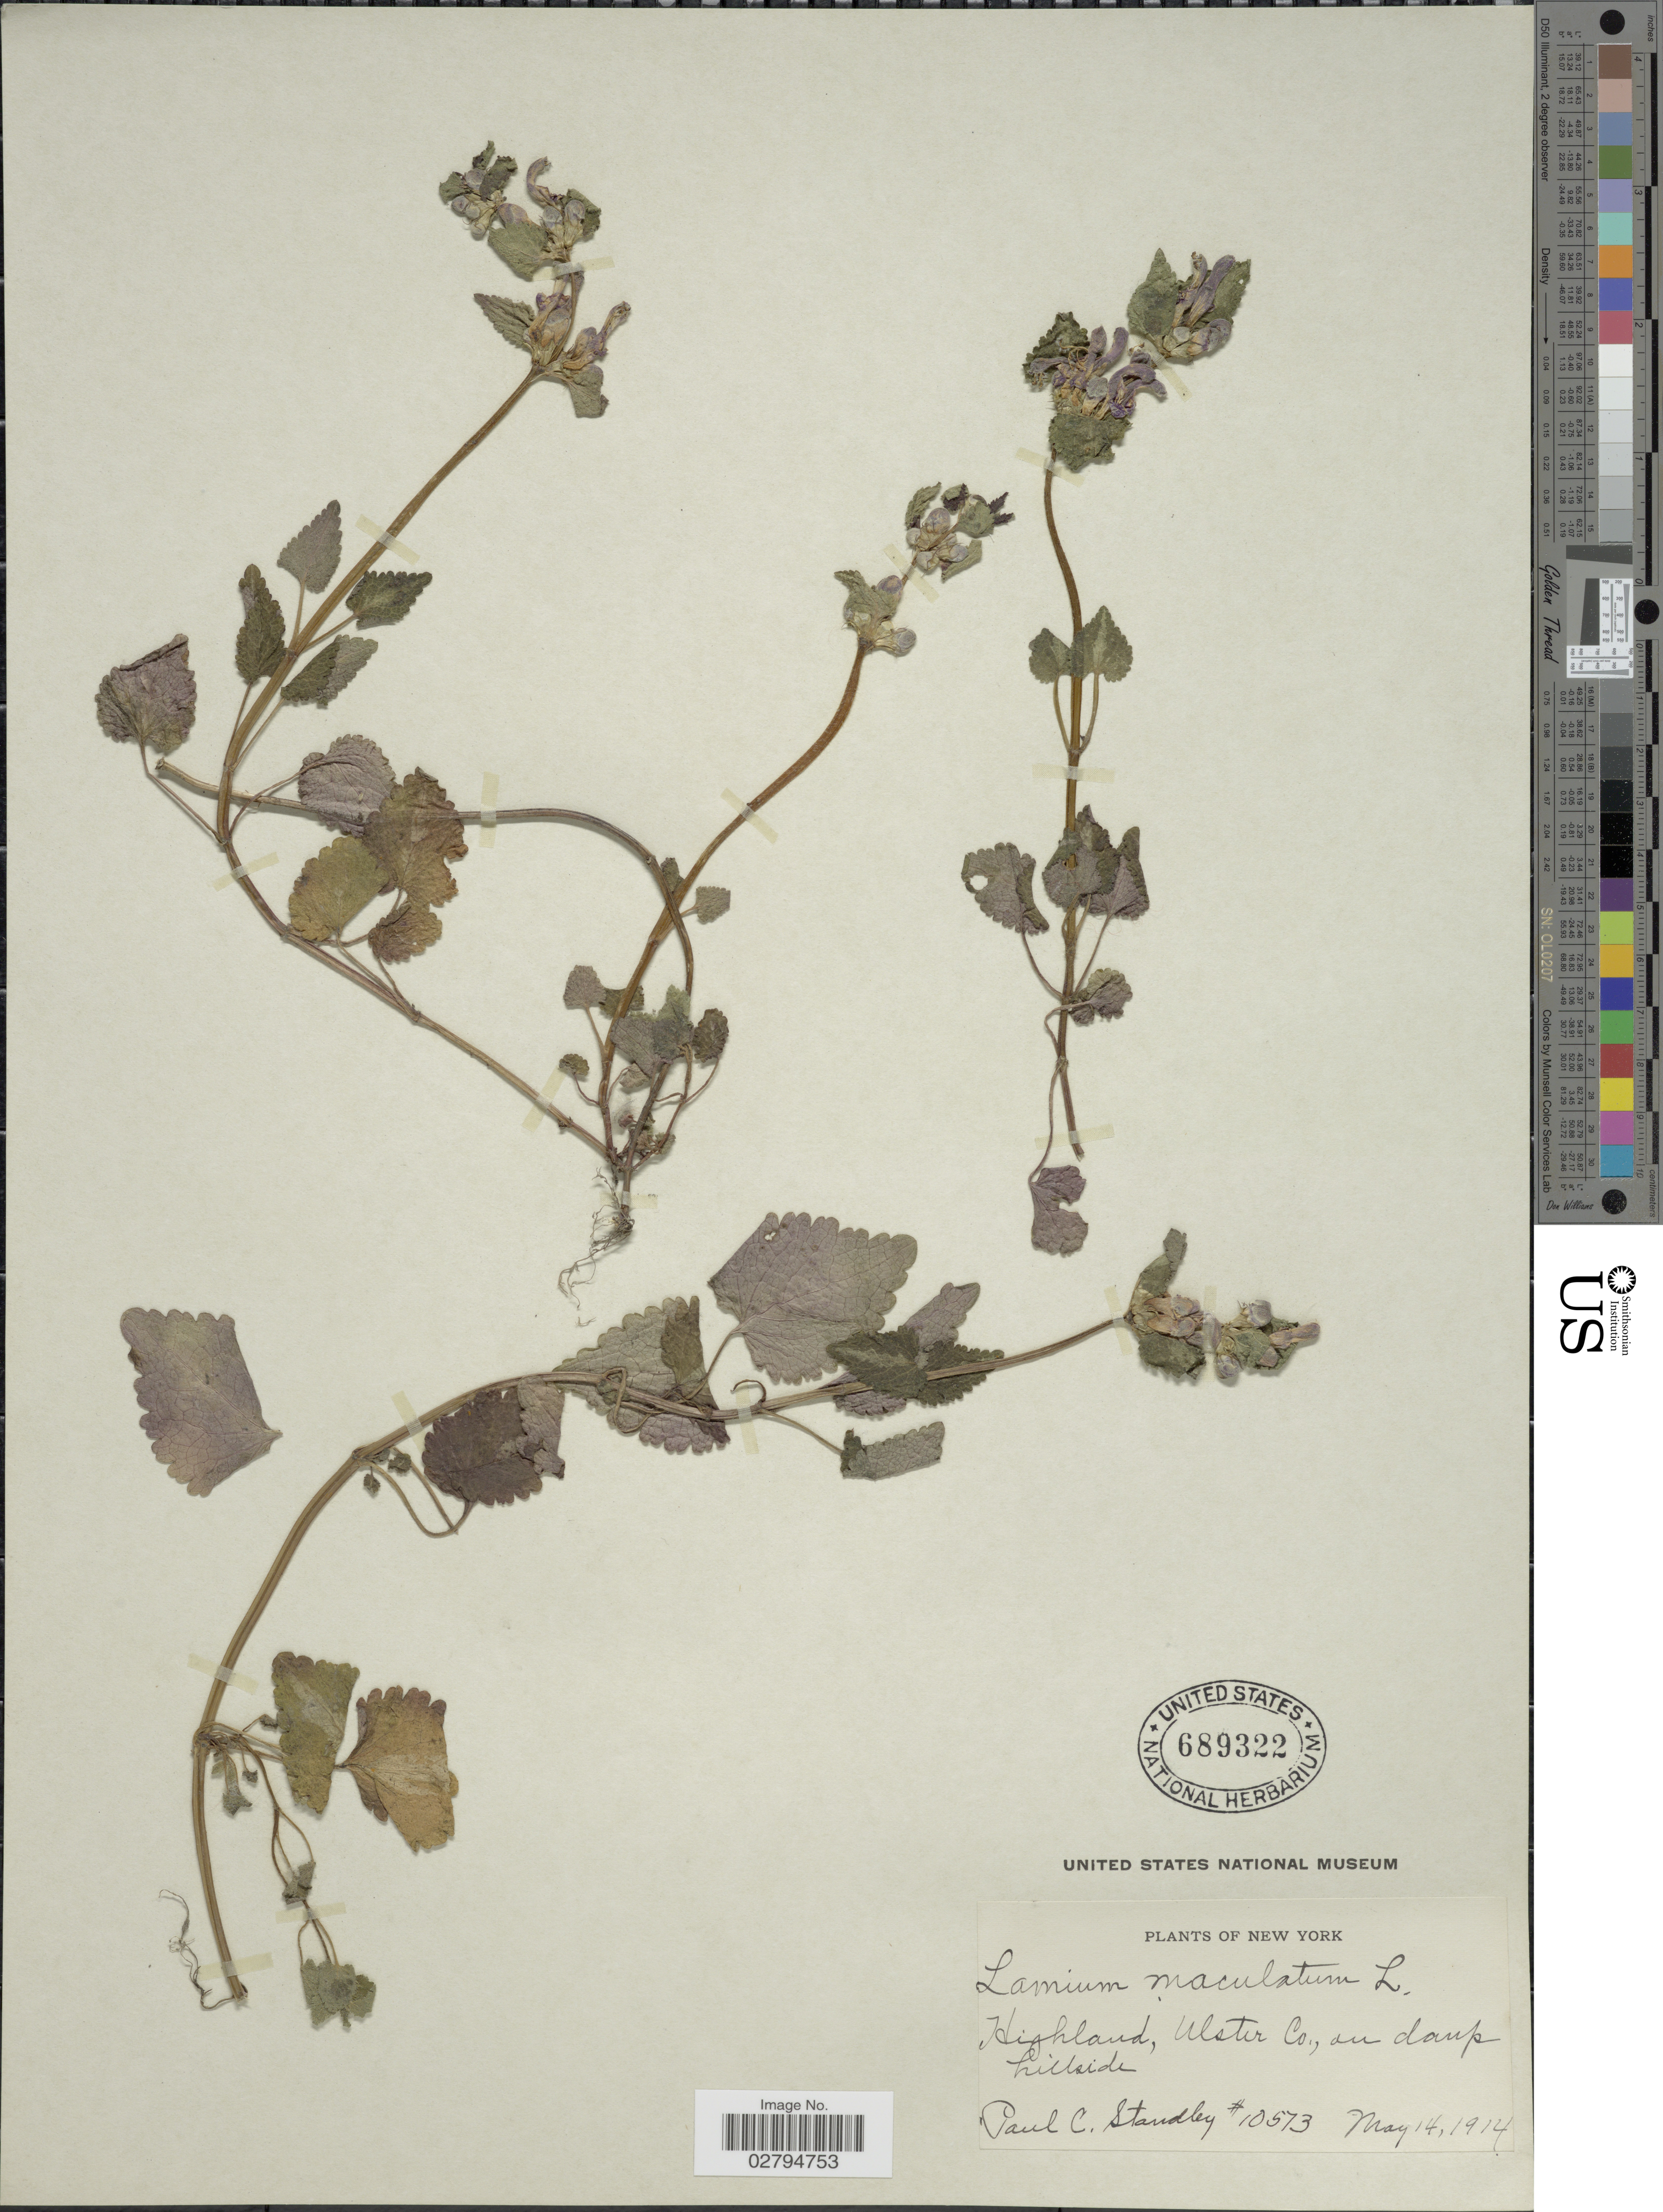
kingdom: Plantae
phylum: Tracheophyta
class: Magnoliopsida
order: Lamiales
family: Lamiaceae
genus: Lamium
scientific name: Lamium maculatum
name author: (L.) L.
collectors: P. C. Standley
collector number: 10573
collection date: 1914-05-14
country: United States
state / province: New York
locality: Highlands, Ulster Co., on damp hillside.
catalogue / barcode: US 689322